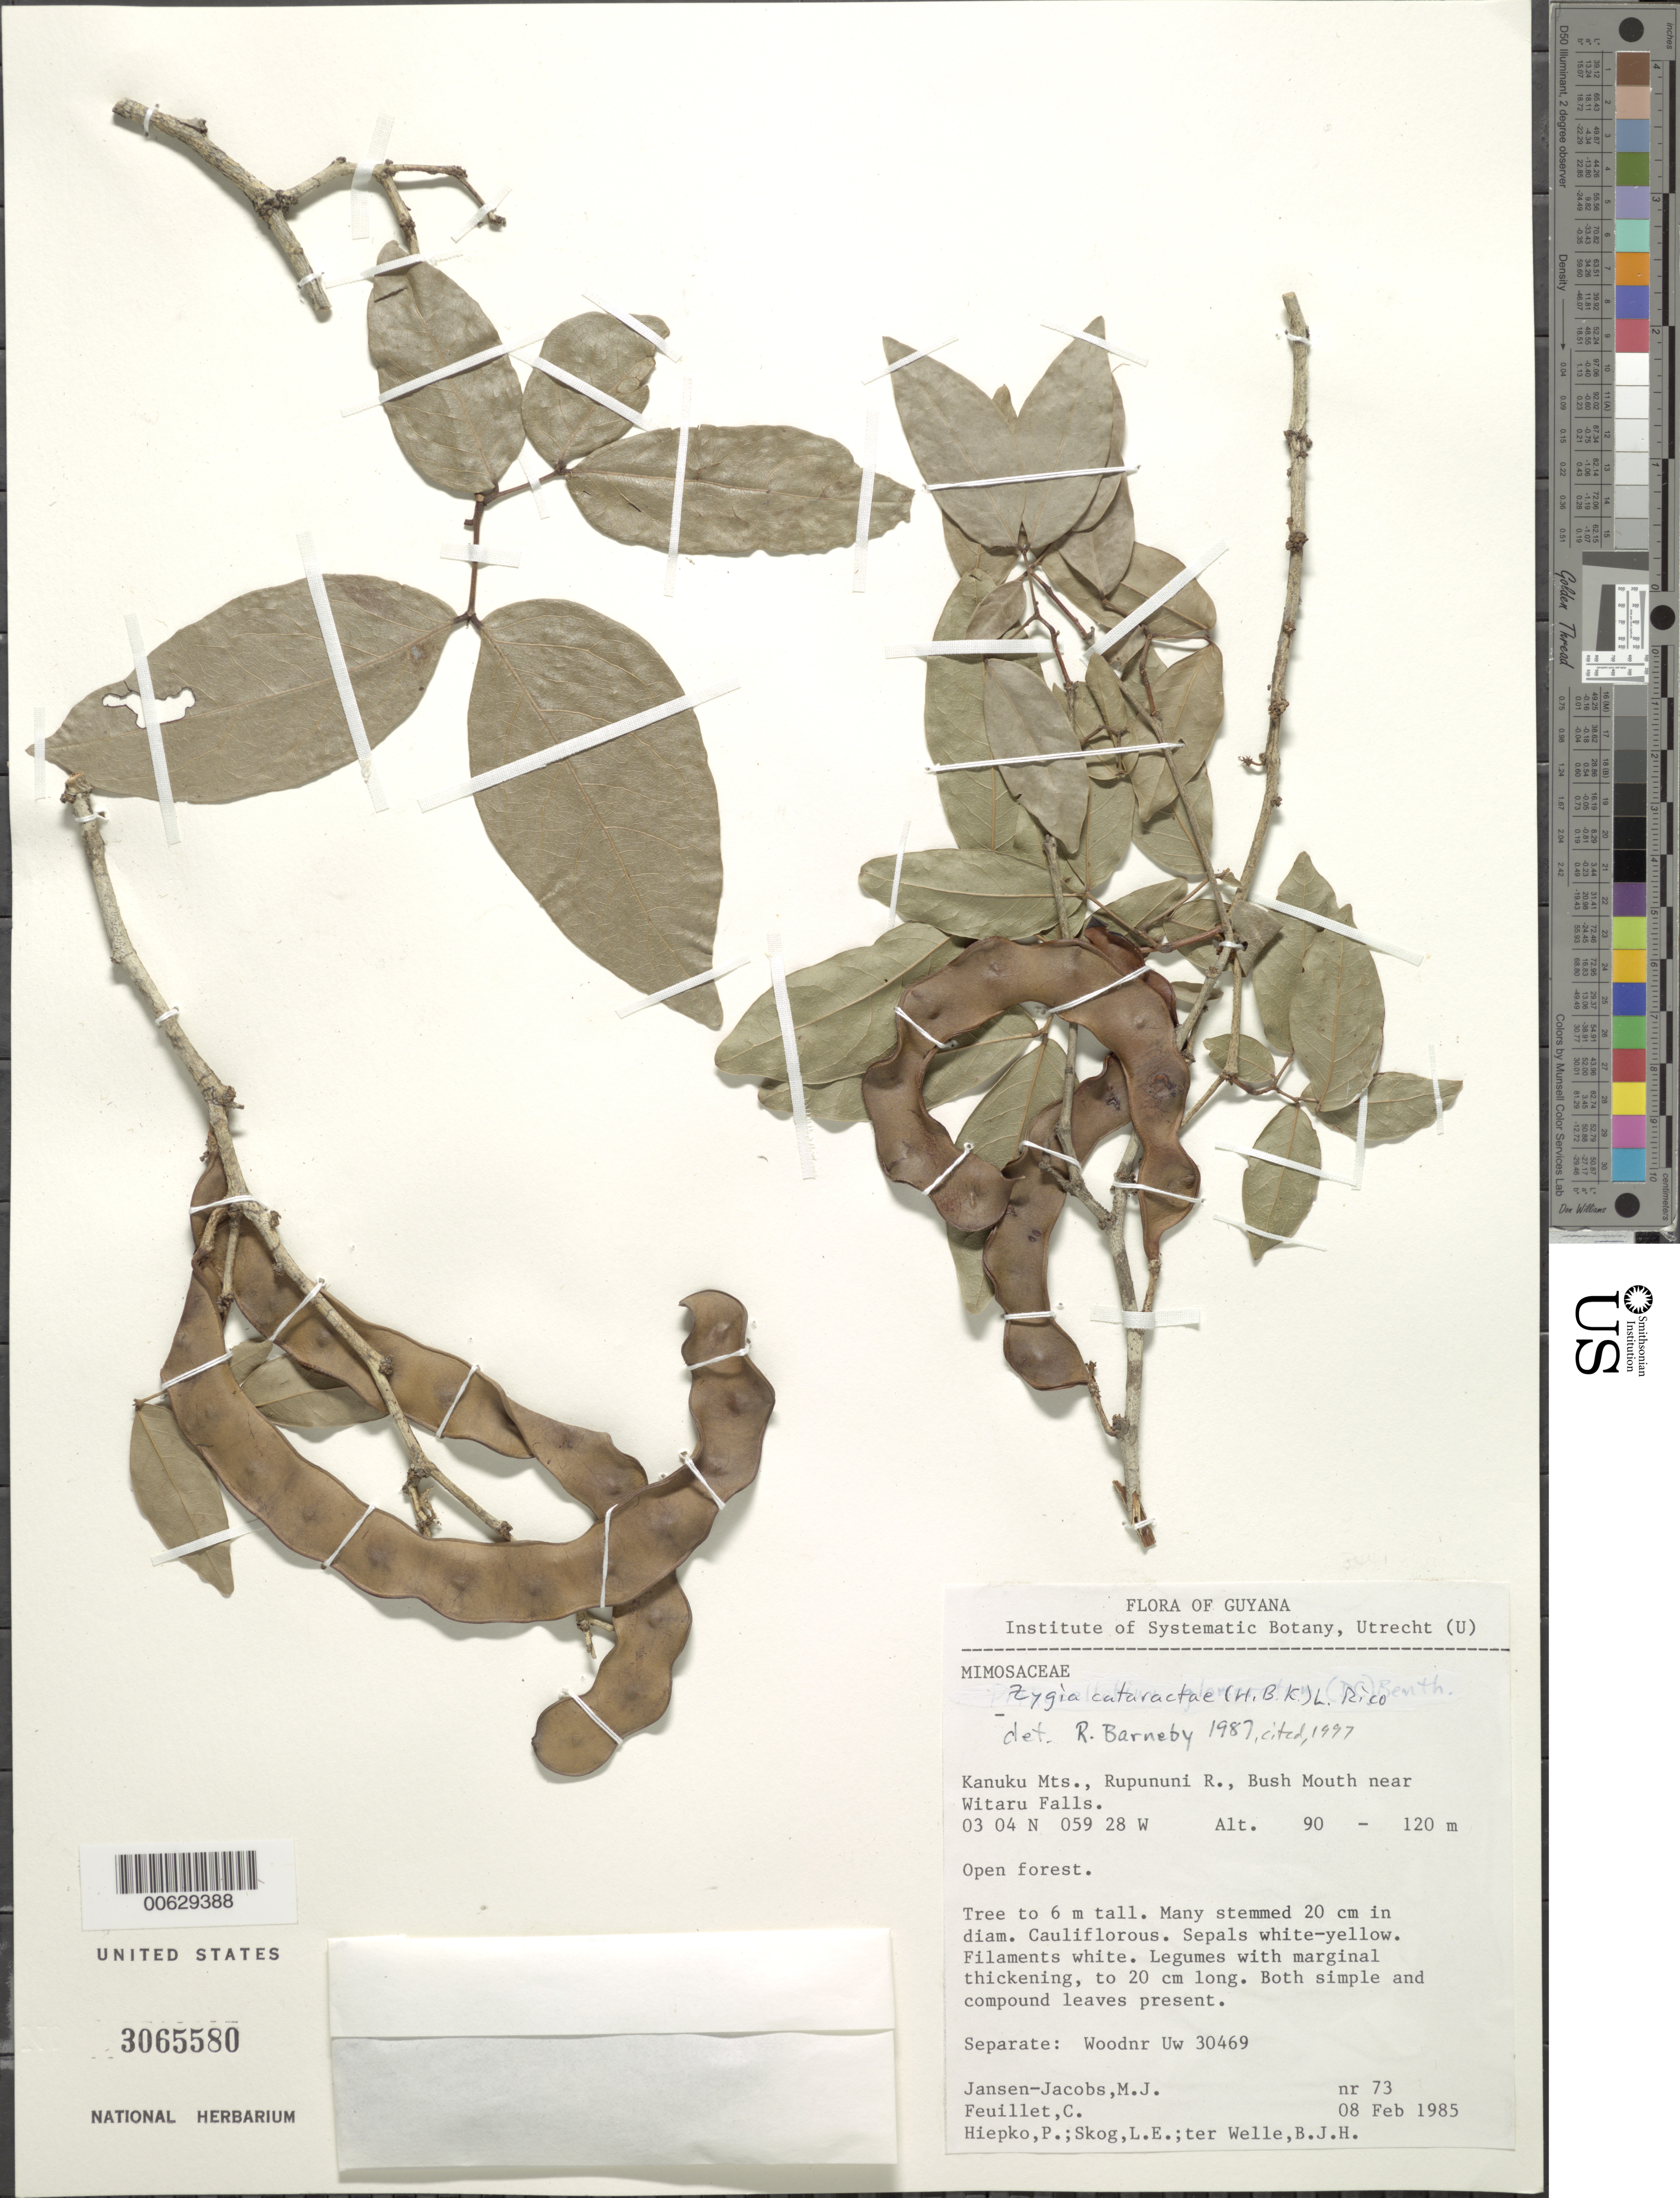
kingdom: Plantae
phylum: Tracheophyta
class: Magnoliopsida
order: Fabales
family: Fabaceae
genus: Zygia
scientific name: Zygia cataractae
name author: (Kunth) L. Rico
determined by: Barneby, Rupert C., (NY)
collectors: M. J. Jansen-Jacobs, C. Feuillet, P. H. Hiepko, L. E. Skog & B. Welle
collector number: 73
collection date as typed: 8-Feb-85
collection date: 1985-02-08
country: Guyana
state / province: U. Takutu-U. Essequibo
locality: Kanuku Mts., Rupununi R., Bush Mouth near Witaru Falls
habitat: Open forest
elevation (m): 90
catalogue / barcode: US 3065580